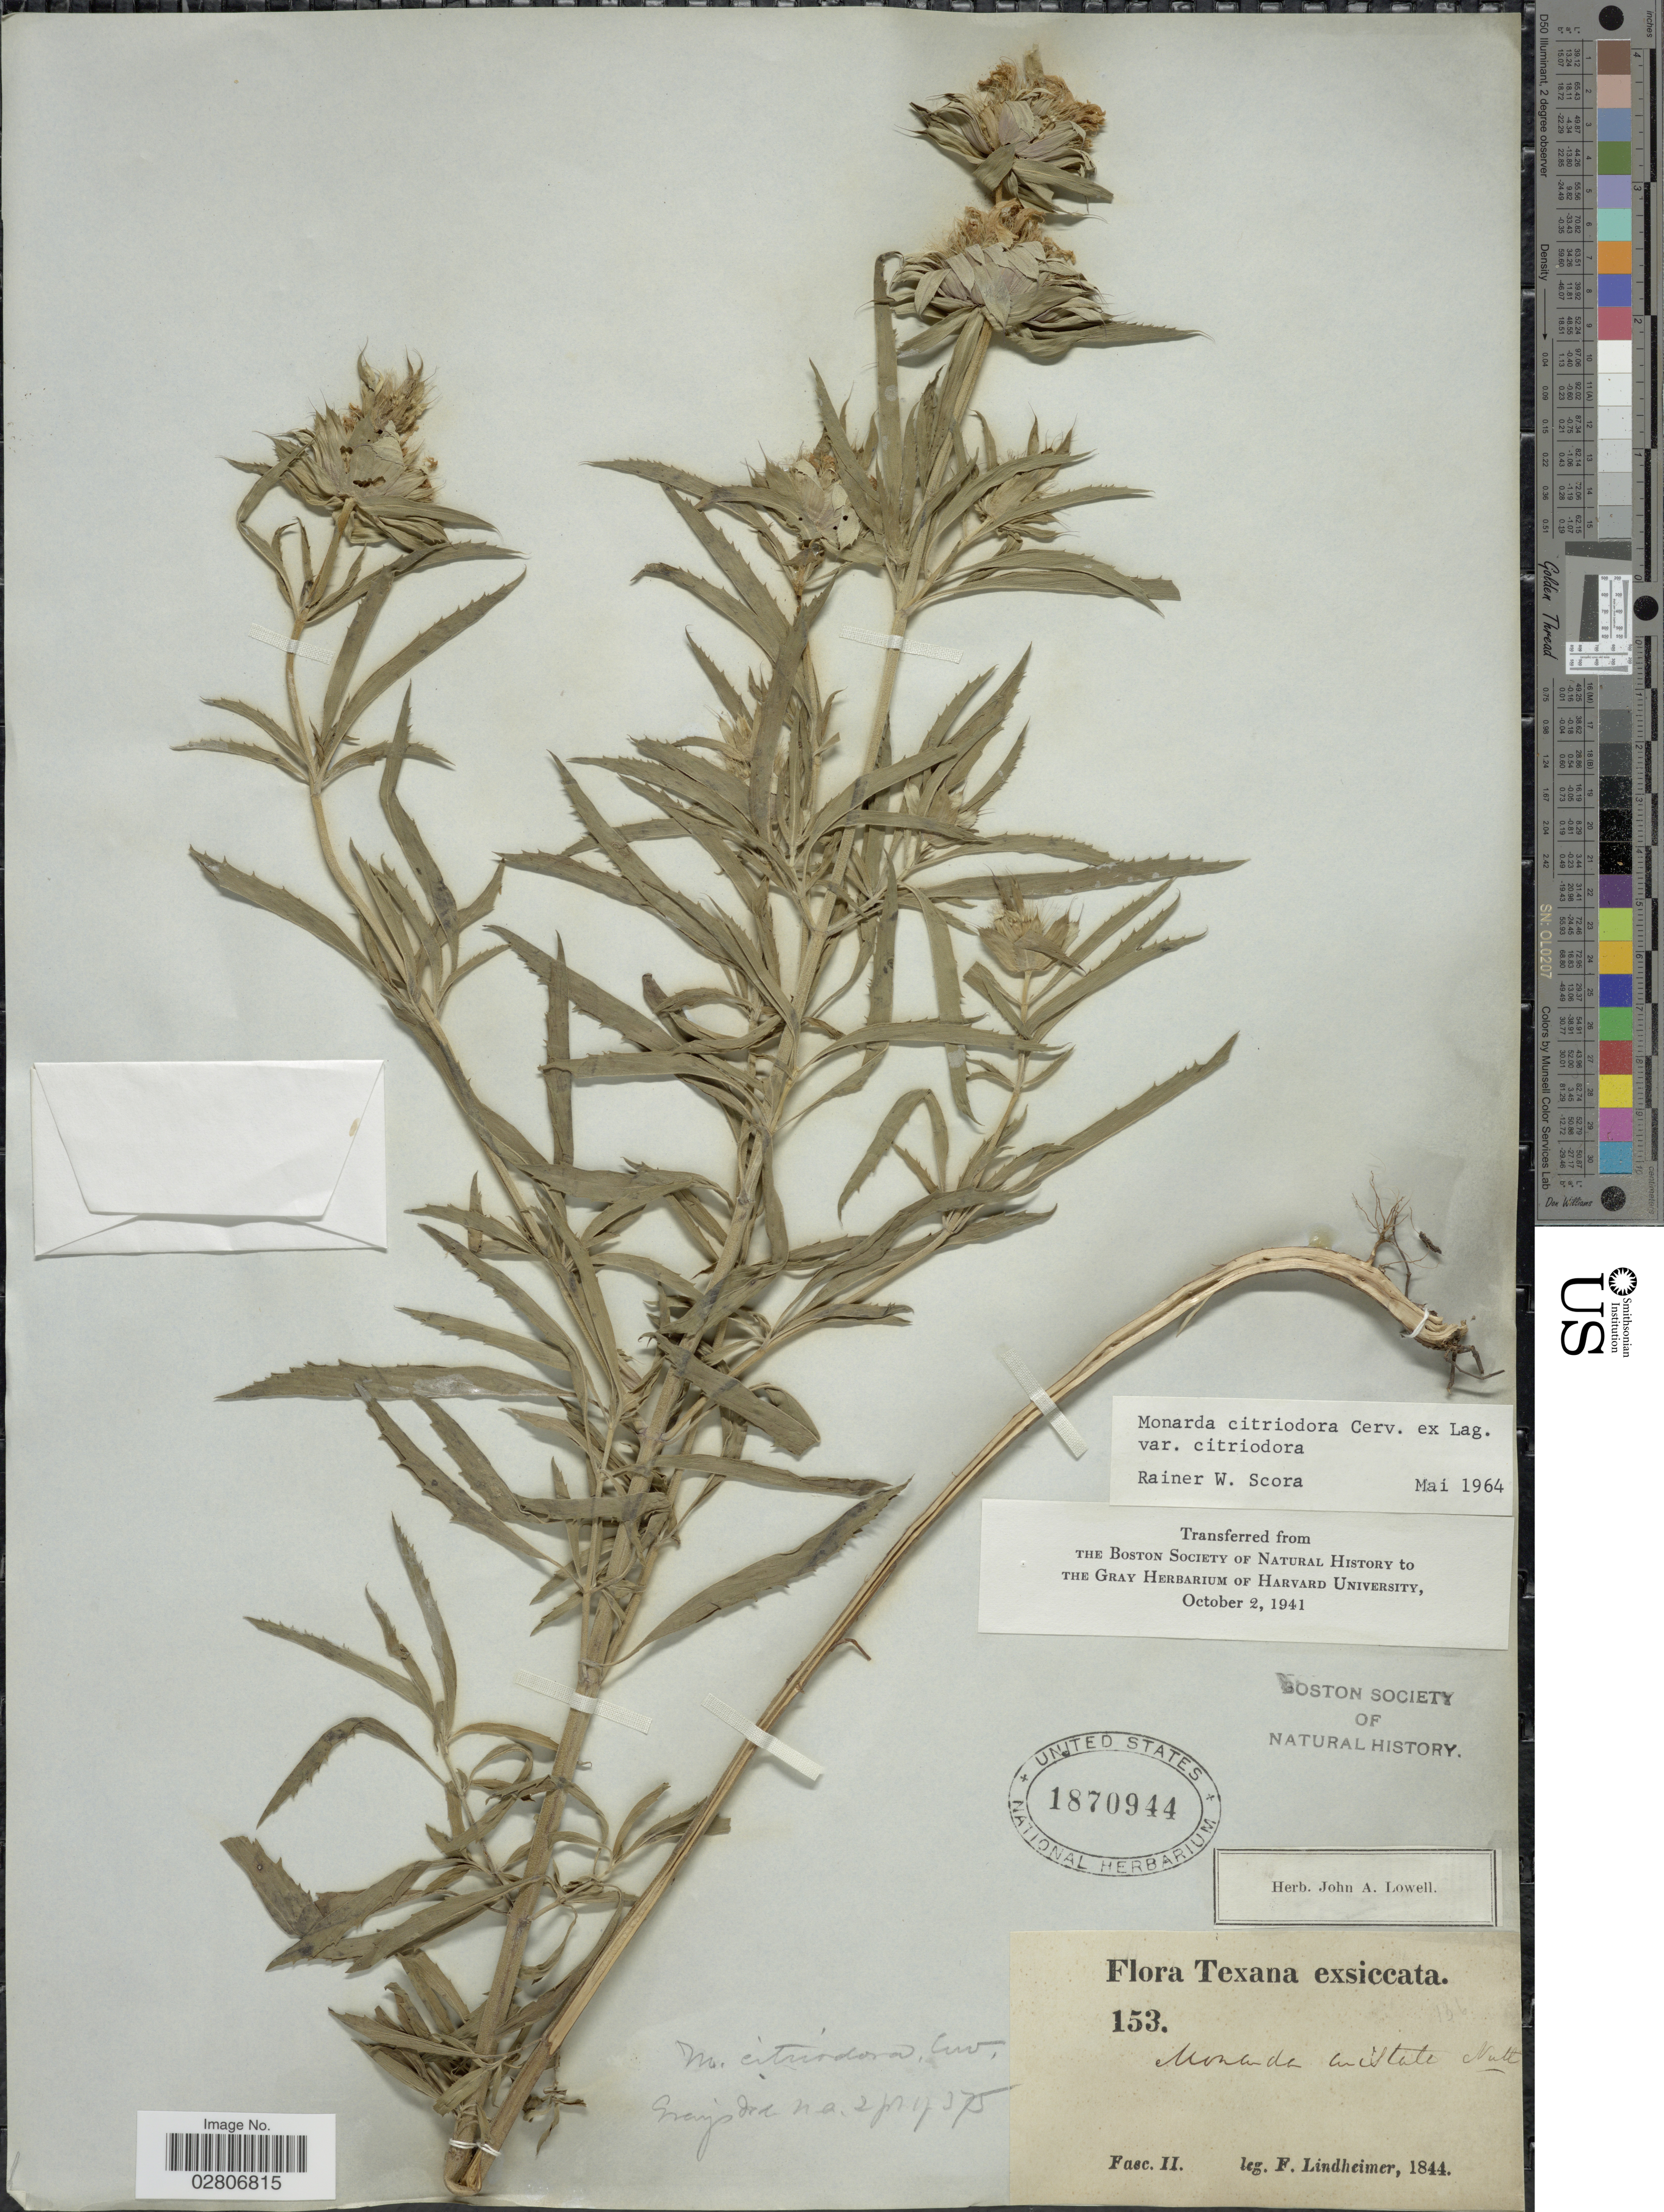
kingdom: Plantae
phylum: Tracheophyta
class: Magnoliopsida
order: Lamiales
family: Lamiaceae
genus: Monarda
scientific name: Monarda citriodora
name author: Cerv. ex Lag.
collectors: F. Lindheimer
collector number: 153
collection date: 1844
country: United States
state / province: Texas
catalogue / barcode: US 1870944